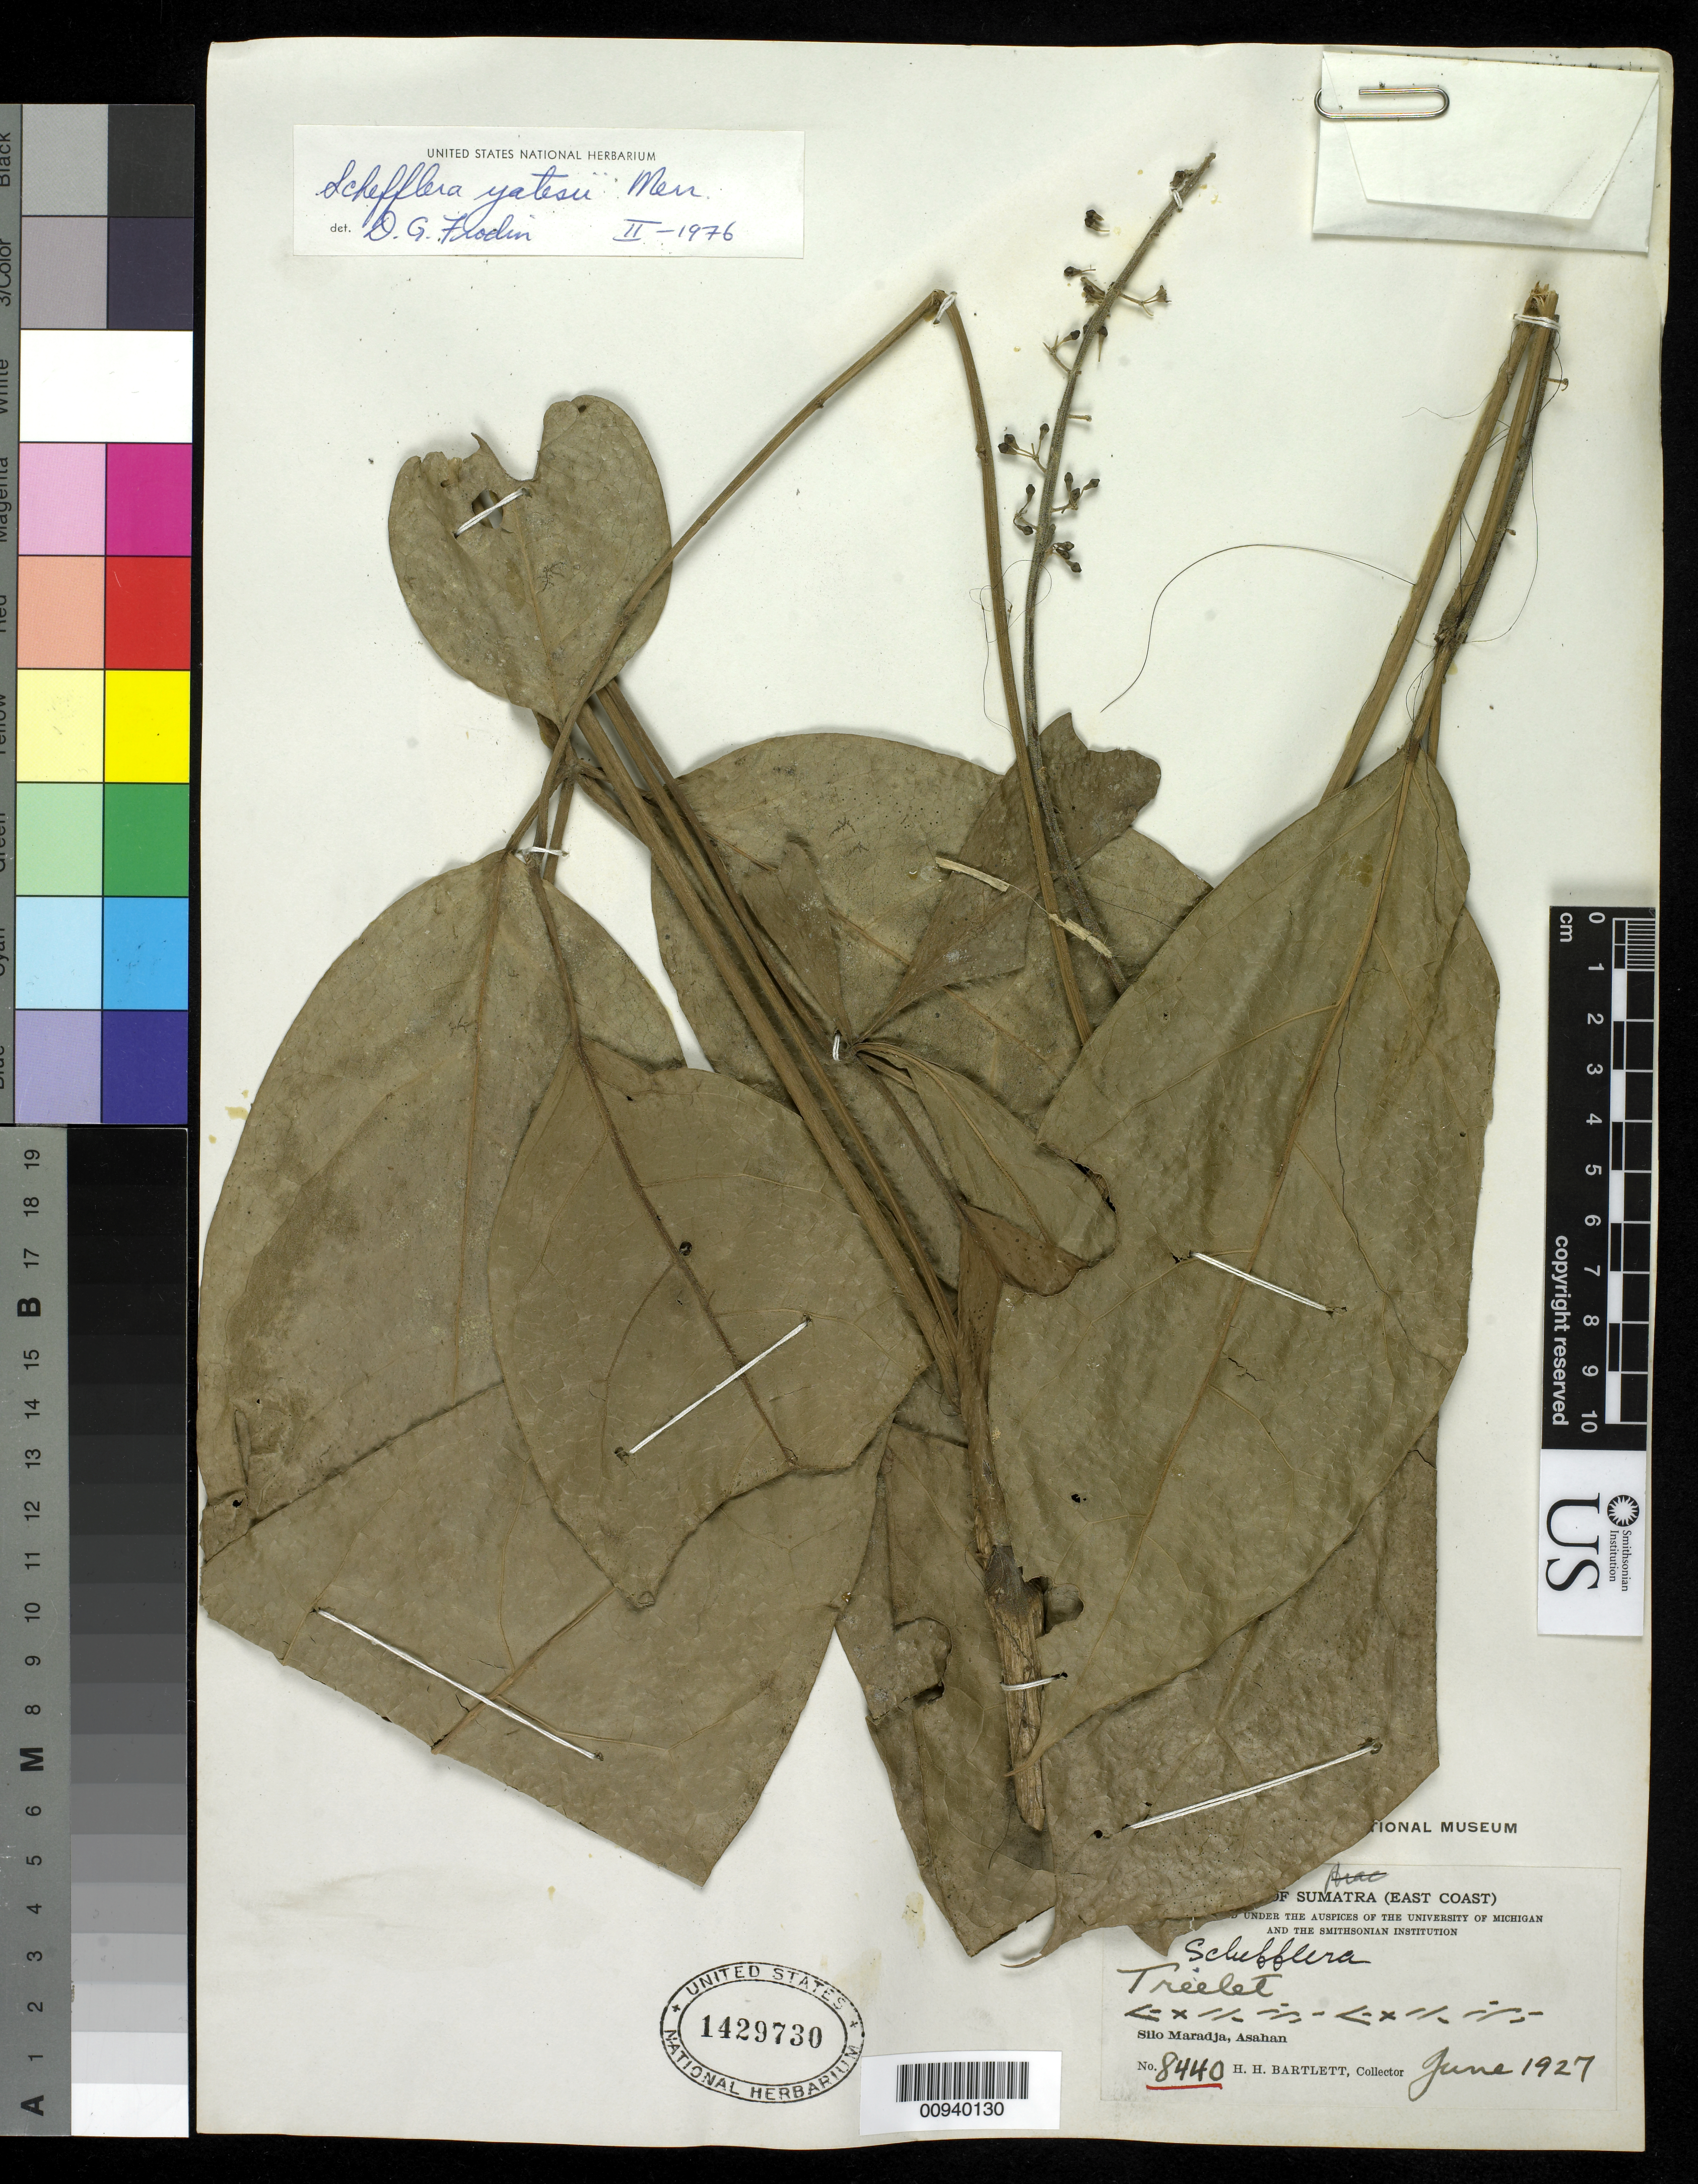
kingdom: Plantae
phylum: Tracheophyta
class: Magnoliopsida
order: Apiales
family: Araliaceae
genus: Heptapleurum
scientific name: Heptapleurum yatesii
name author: (Merr.) G. M. Plunkett & Lowry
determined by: Wagner, W. L., (BOT), Smithsonian Institution - National Museum of Natural History (UNITED STATES)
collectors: H. H. Bartlett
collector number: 8440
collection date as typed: Jun 1927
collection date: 1927-06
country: Indonesia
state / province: Sumatra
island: Sumatra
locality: East coast. Silo Maradja, Asahan.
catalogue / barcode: US 1429730